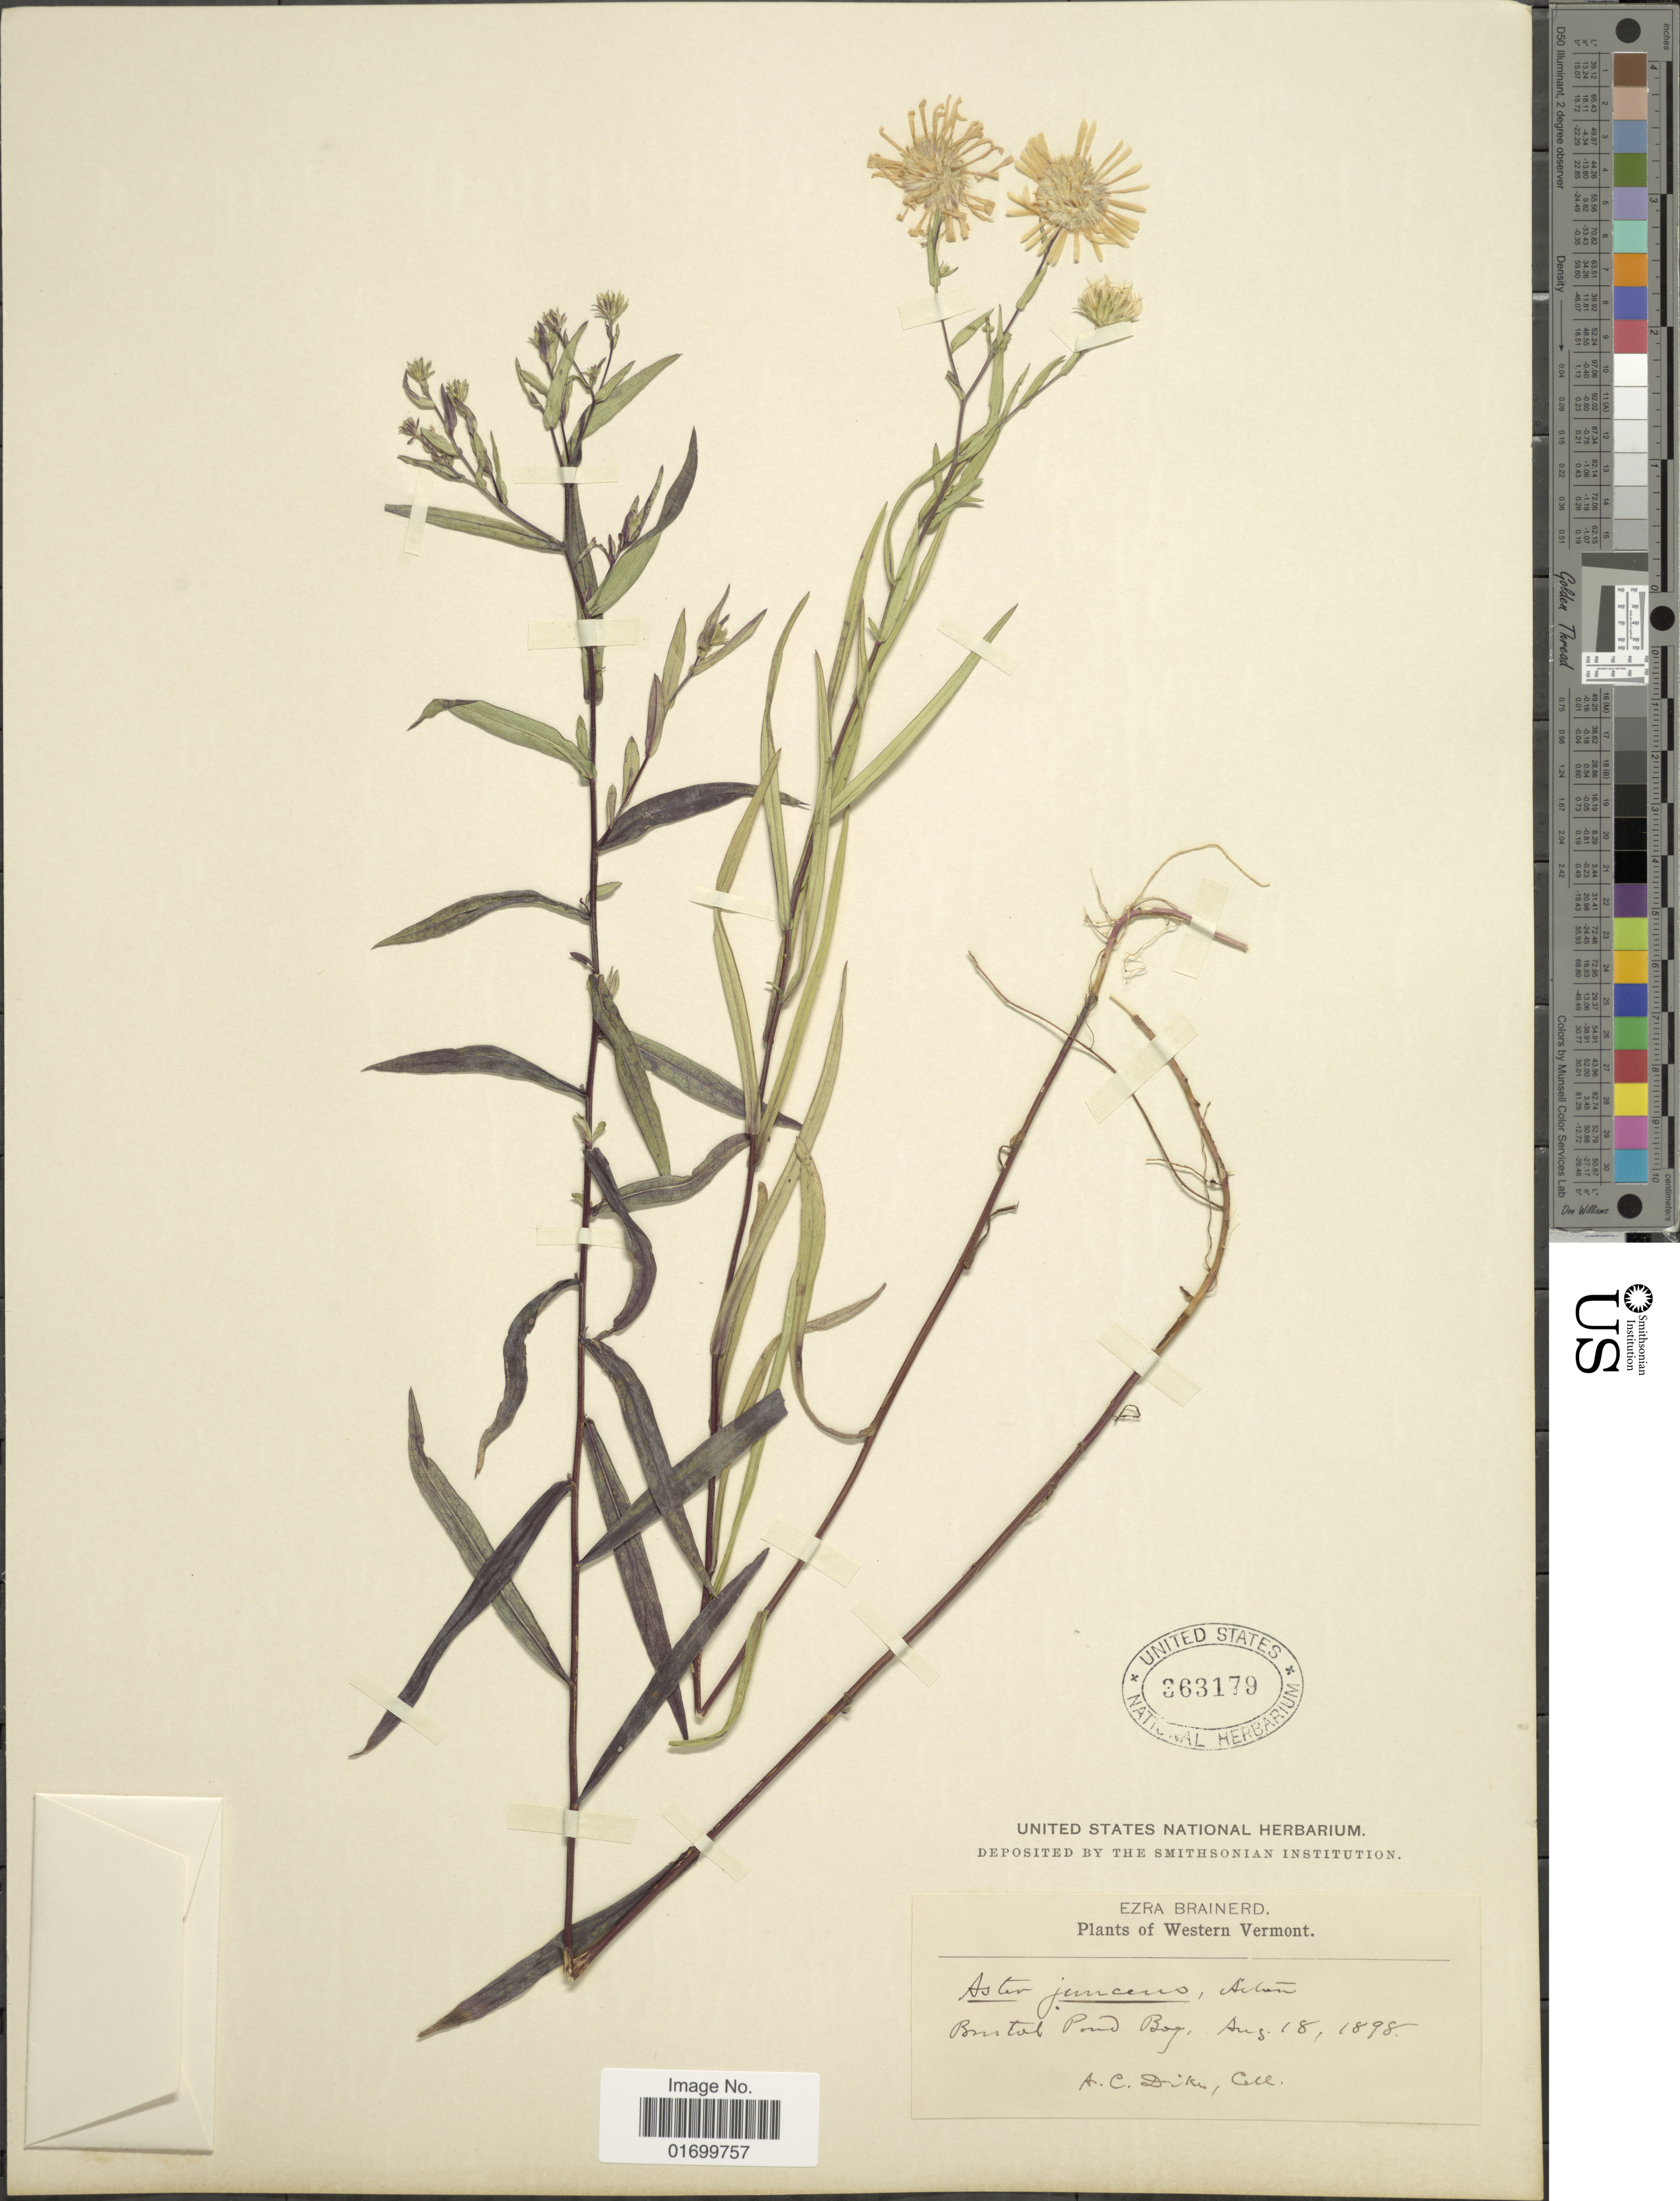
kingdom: Plantae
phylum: Tracheophyta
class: Magnoliopsida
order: Asterales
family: Asteraceae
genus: Symphyotrichum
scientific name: Symphyotrichum boreale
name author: (Torr. & A. Gray) Á. Löve & D. Löve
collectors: A. Dike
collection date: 1898-08-18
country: United States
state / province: Vermont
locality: Western Vermont. Bristol Pond Bog.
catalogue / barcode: US 363179